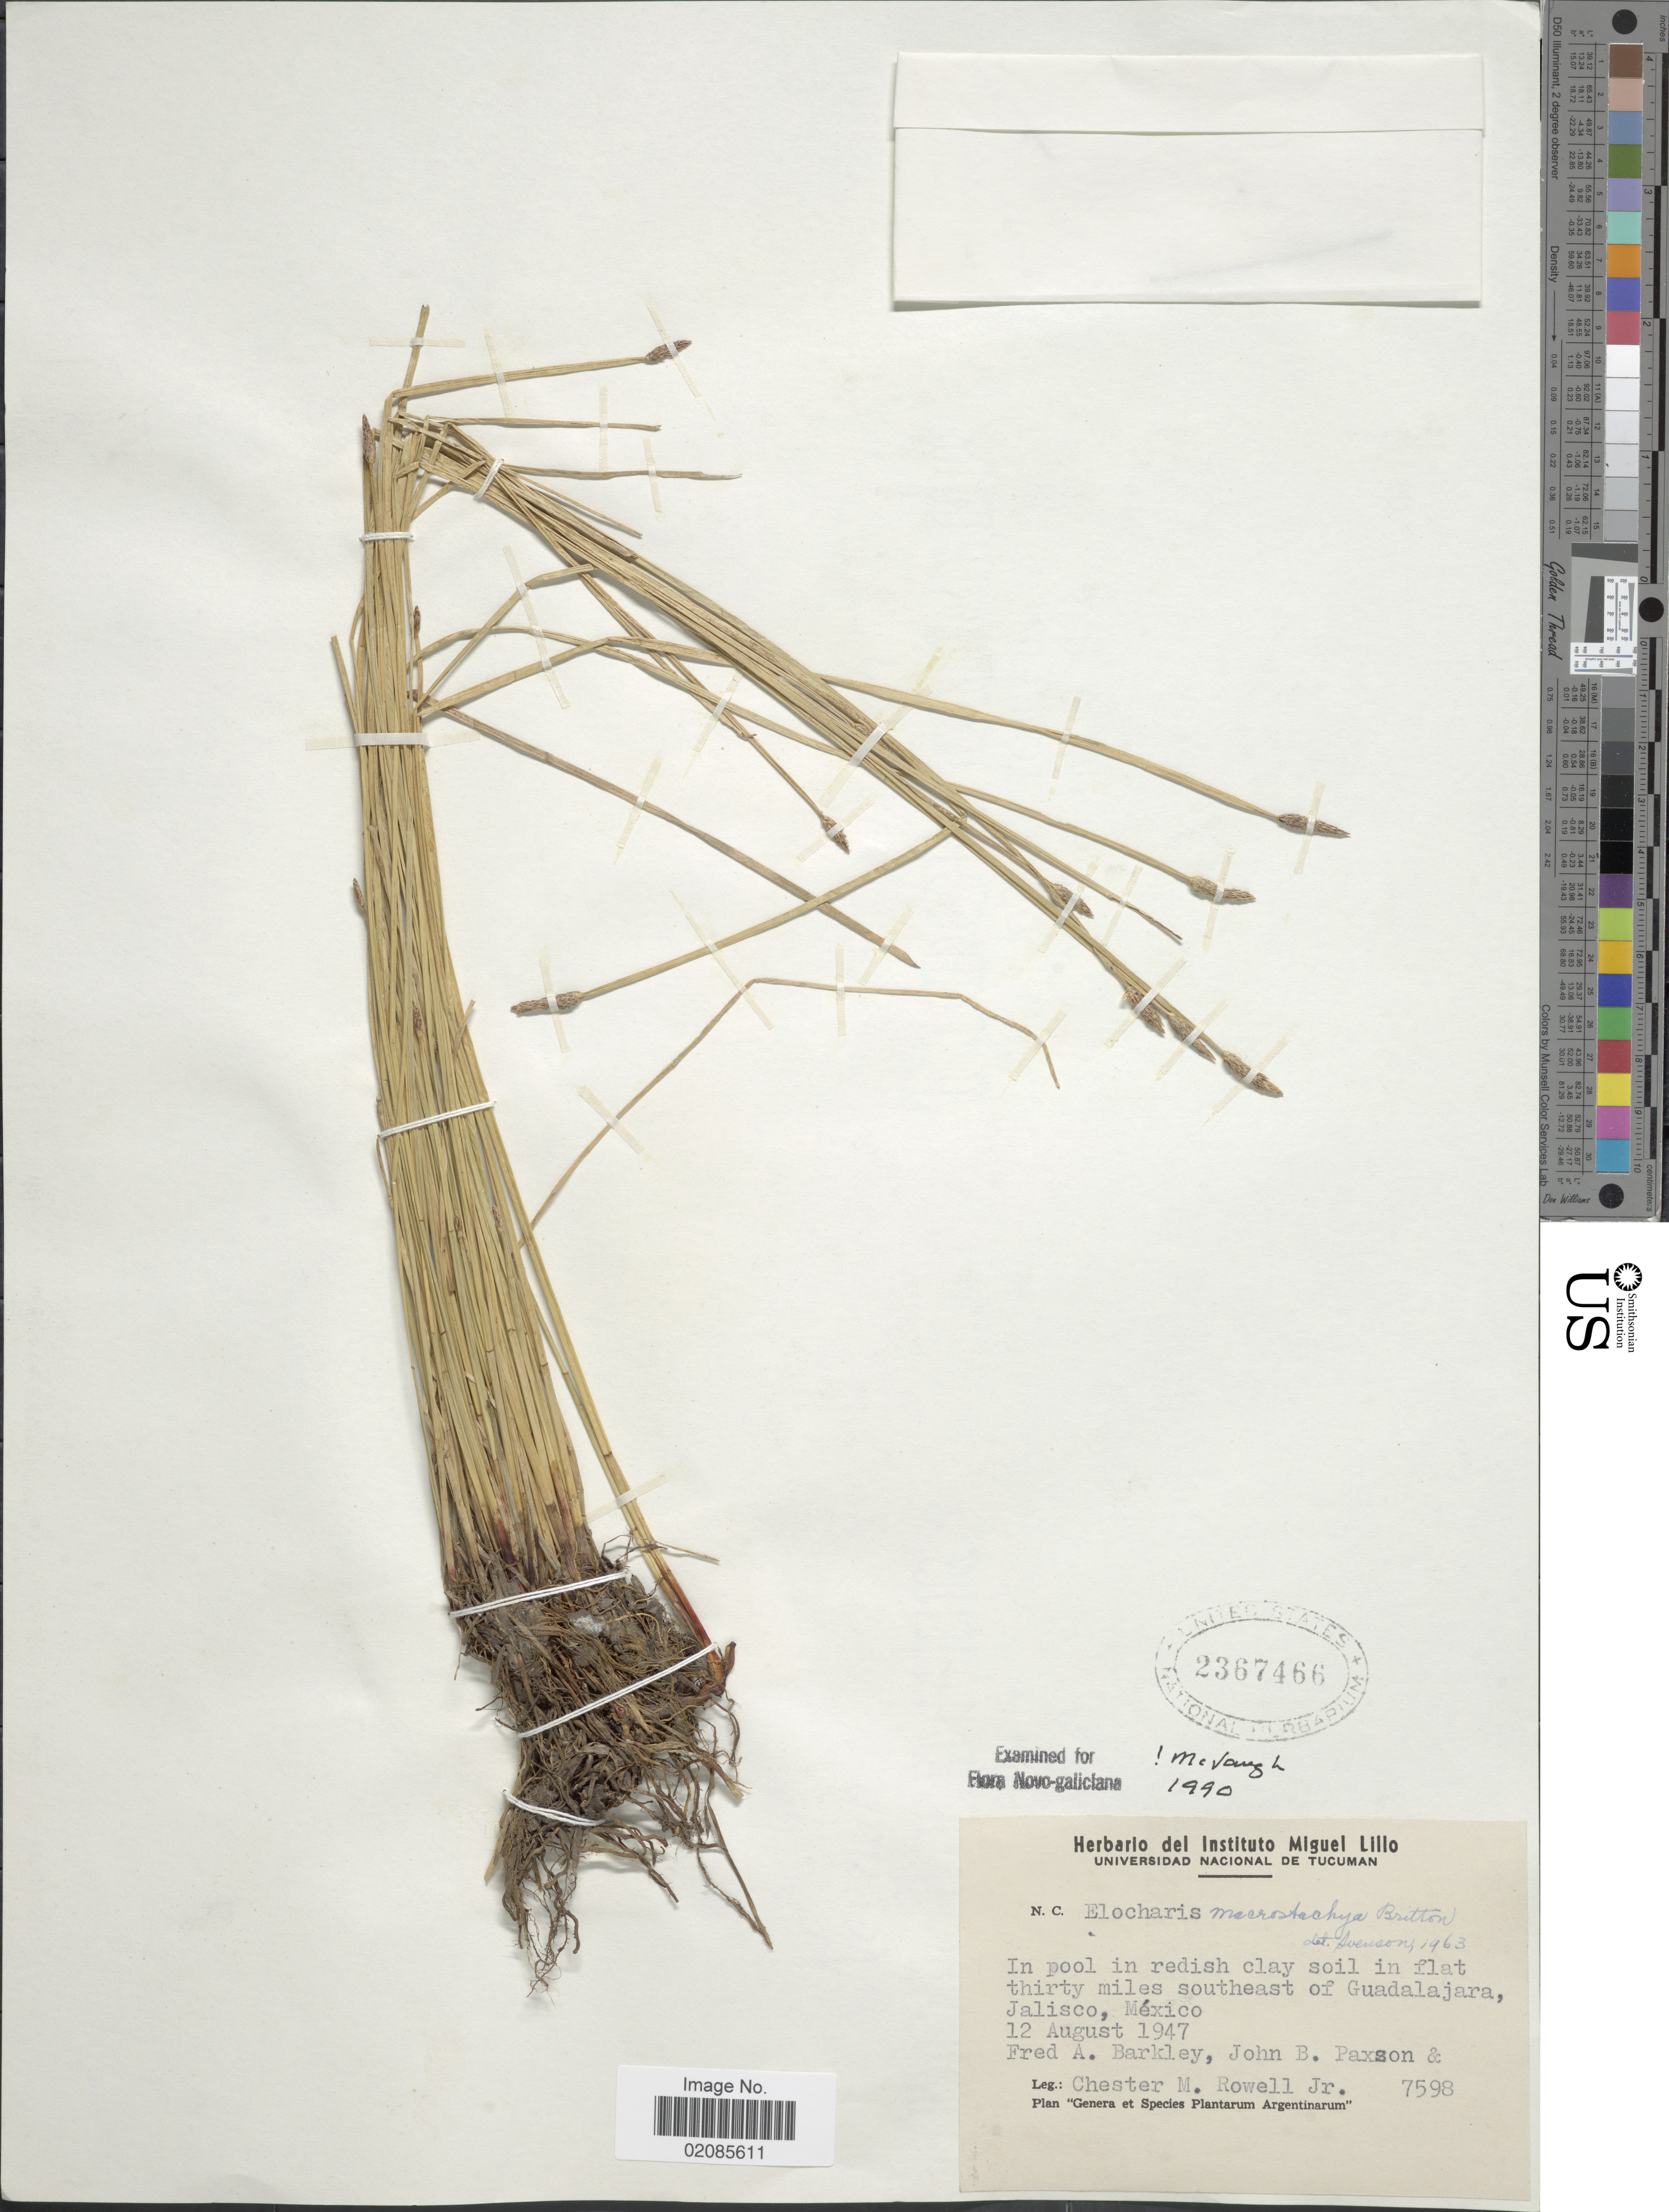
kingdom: Plantae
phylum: Tracheophyta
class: Liliopsida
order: Poales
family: Cyperaceae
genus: Eleocharis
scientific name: Eleocharis macrostachya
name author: Britton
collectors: F. A. Barkley, J. B. Paxson & C. M. Rowell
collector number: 7598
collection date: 1947-08-12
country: Mexico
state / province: Jalisco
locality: In pool in flat thirty miles southeast of Guadalajara.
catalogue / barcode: US 2367466